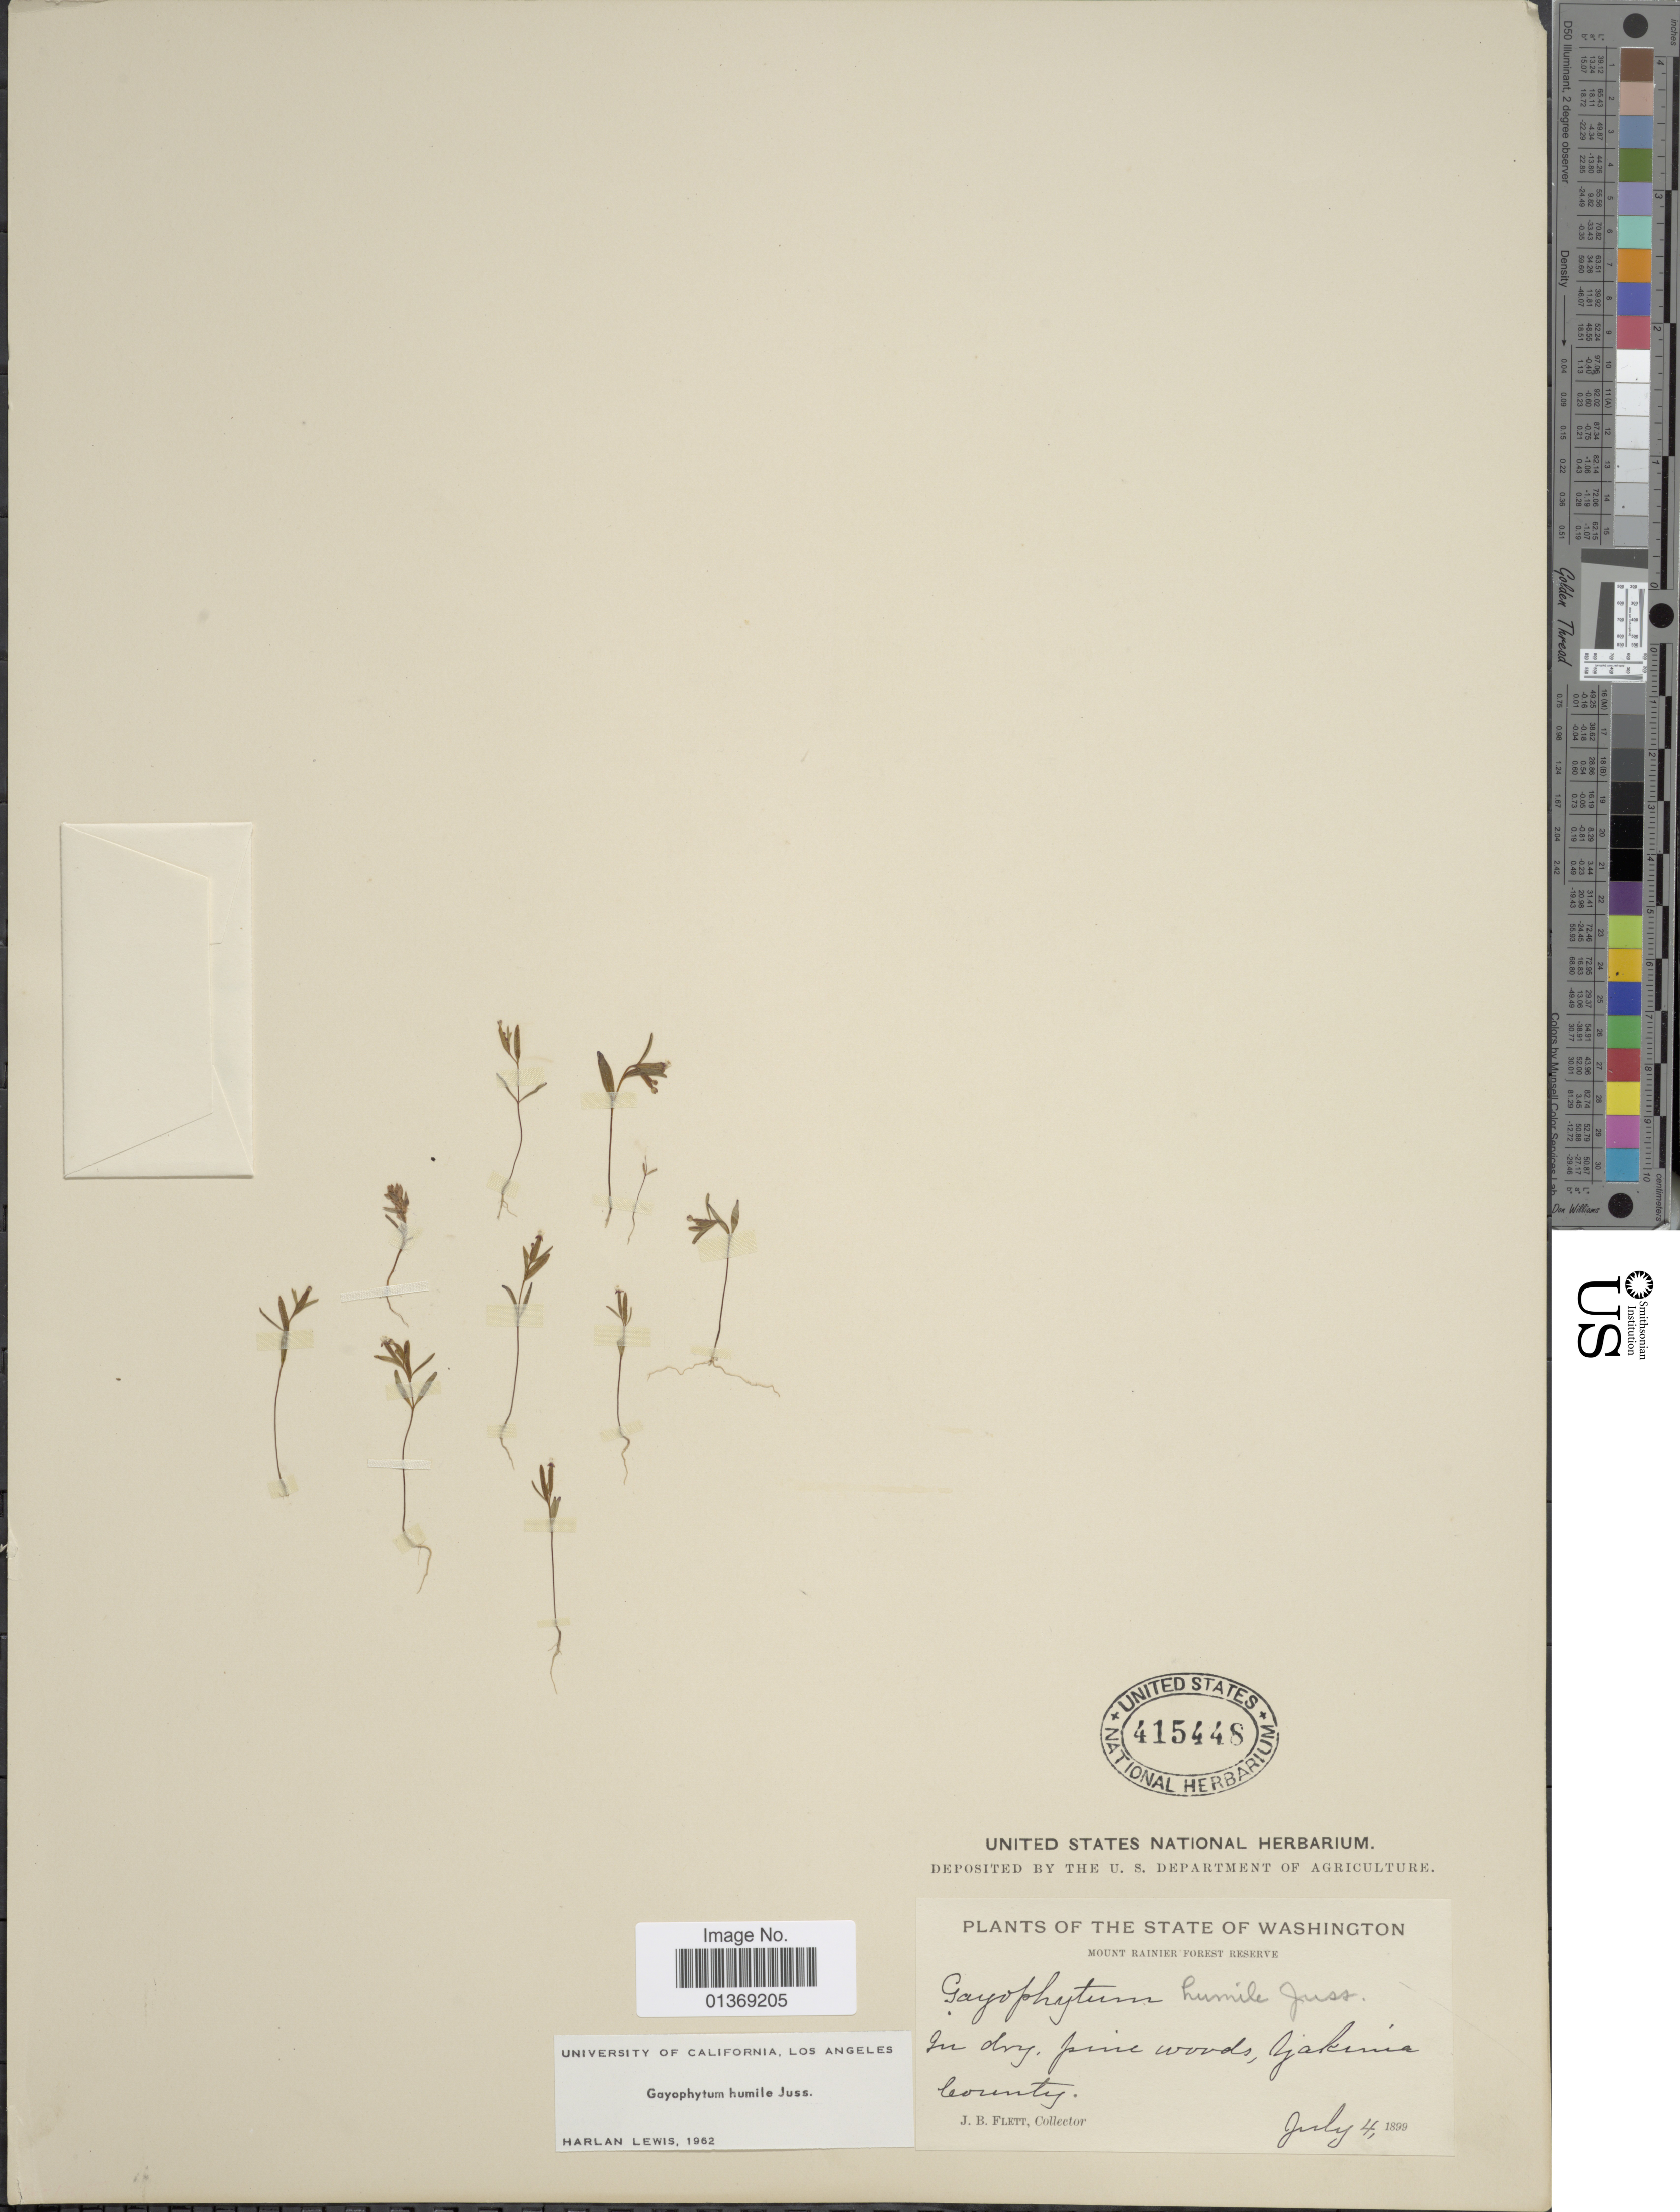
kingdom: Plantae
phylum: Tracheophyta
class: Magnoliopsida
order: Myrtales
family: Onagraceae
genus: Gayophytum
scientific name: Gayophytum humile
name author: A. Juss.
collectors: J. Flett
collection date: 1899-07-04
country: United States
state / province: Washington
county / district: Yakima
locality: Mount Rainier Forest Reserve, Yakima County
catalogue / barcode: US 415448